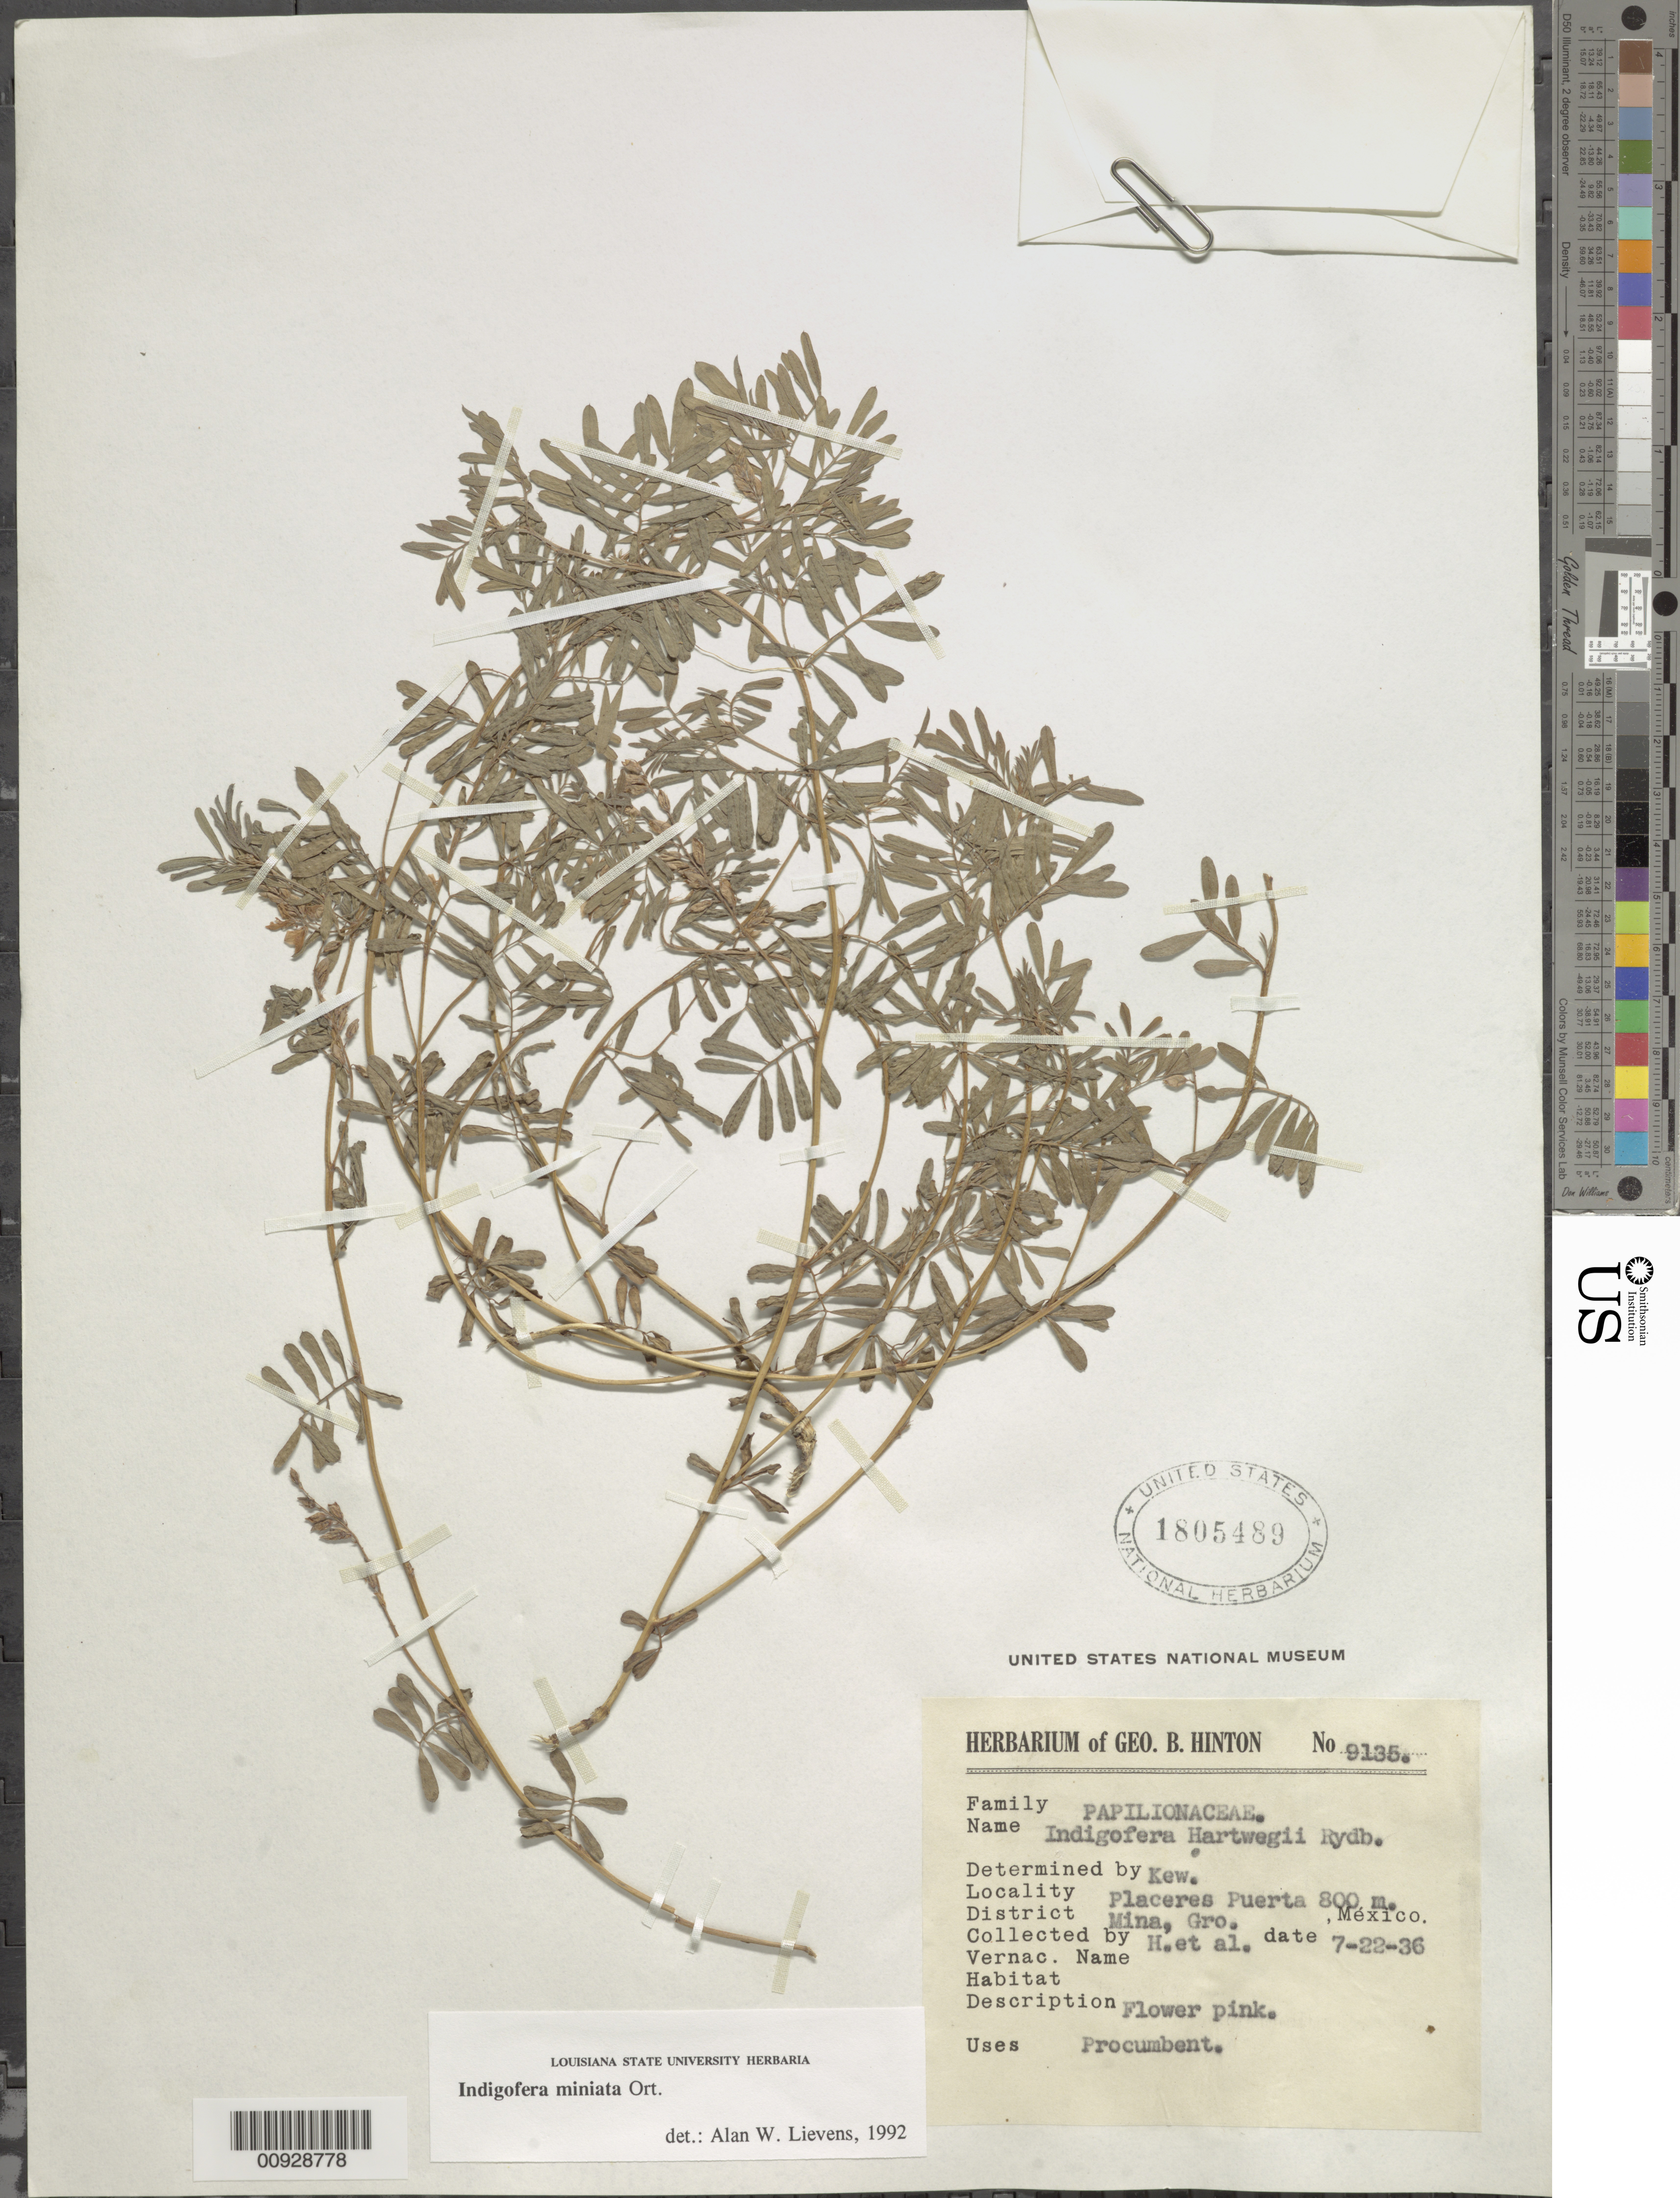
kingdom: Plantae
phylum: Tracheophyta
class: Magnoliopsida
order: Fabales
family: Fabaceae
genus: Indigofera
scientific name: Indigofera miniata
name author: Orteg.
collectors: G. B. Hinton & et al.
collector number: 9135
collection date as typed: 22 Jul 1936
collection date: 1936-07-22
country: Mexico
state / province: Guerrero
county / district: Mina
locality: Placeres Puerta, District Mina, Guerrero.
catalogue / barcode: US 1805489